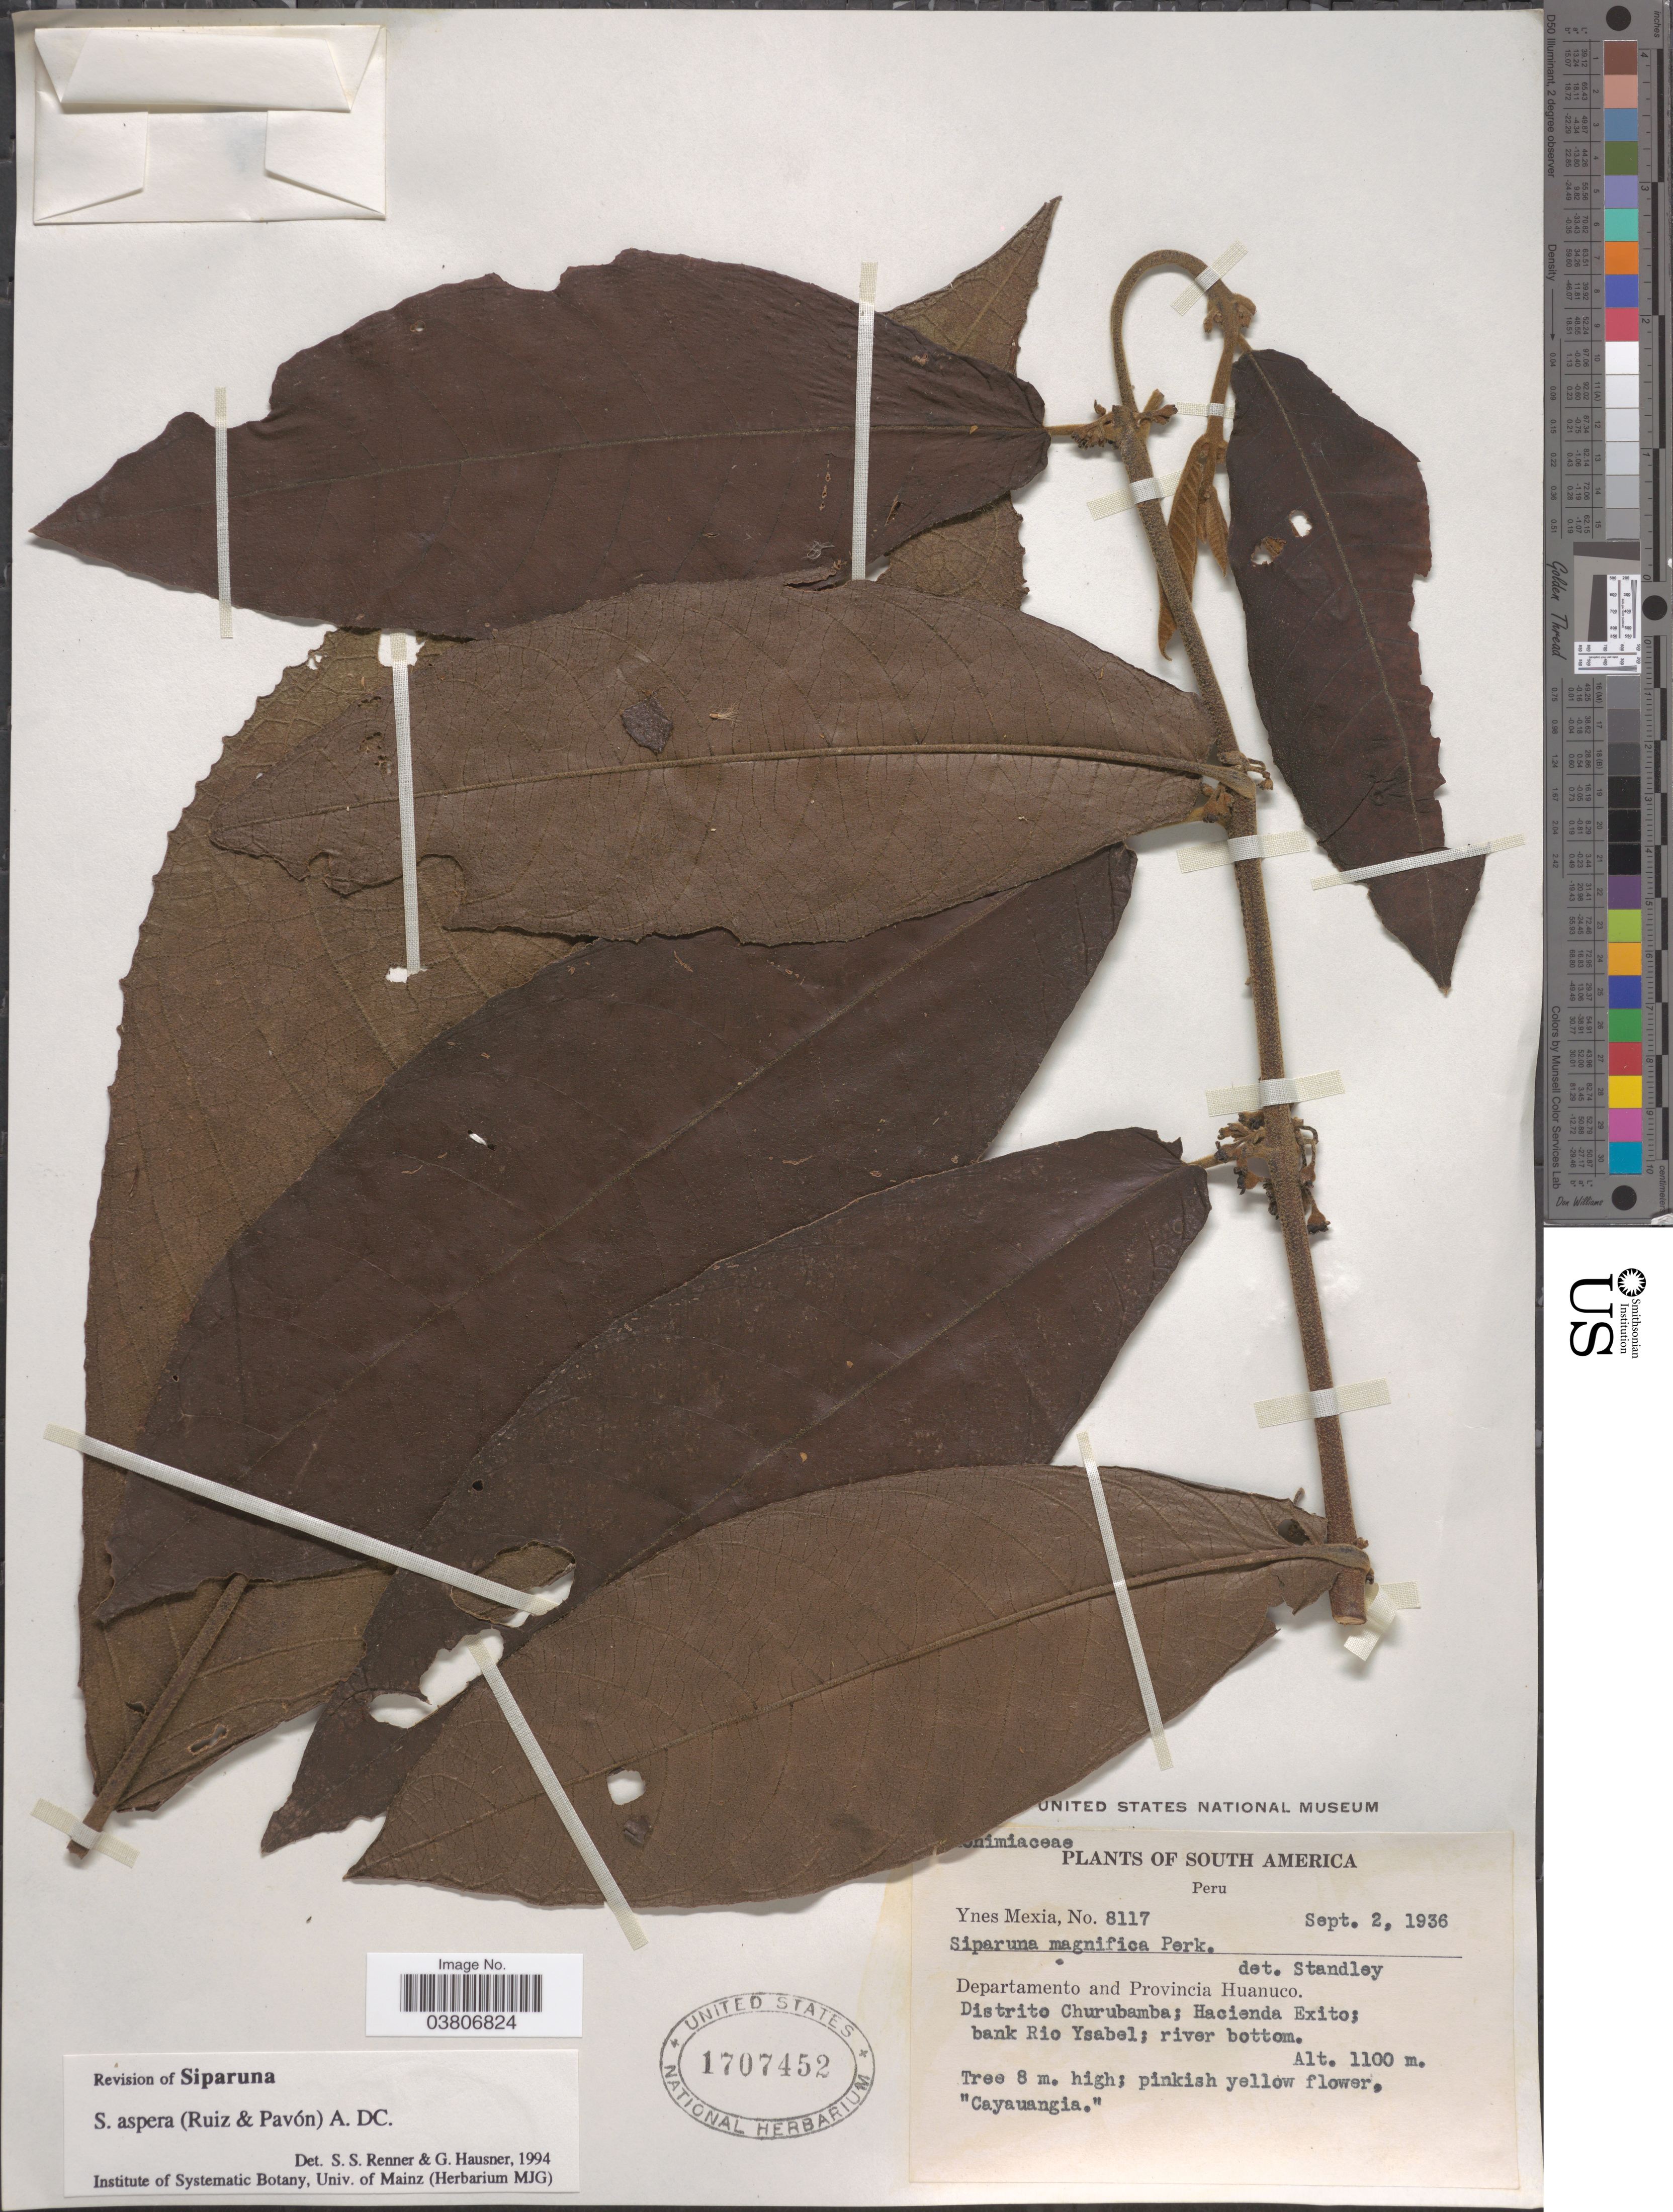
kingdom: Plantae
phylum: Tracheophyta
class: Magnoliopsida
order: Laurales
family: Siparunaceae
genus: Siparuna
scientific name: Siparuna aspera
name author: (Ruiz & Pav.) A. DC.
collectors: Y. Mexia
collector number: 8117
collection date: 1936-09-02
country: Peru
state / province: Huánuco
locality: Departamento and Provincia Huanuco. Distrito Churubamba; Hacienda Exito; bank Rio Ysabel.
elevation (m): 1100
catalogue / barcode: US 1707452